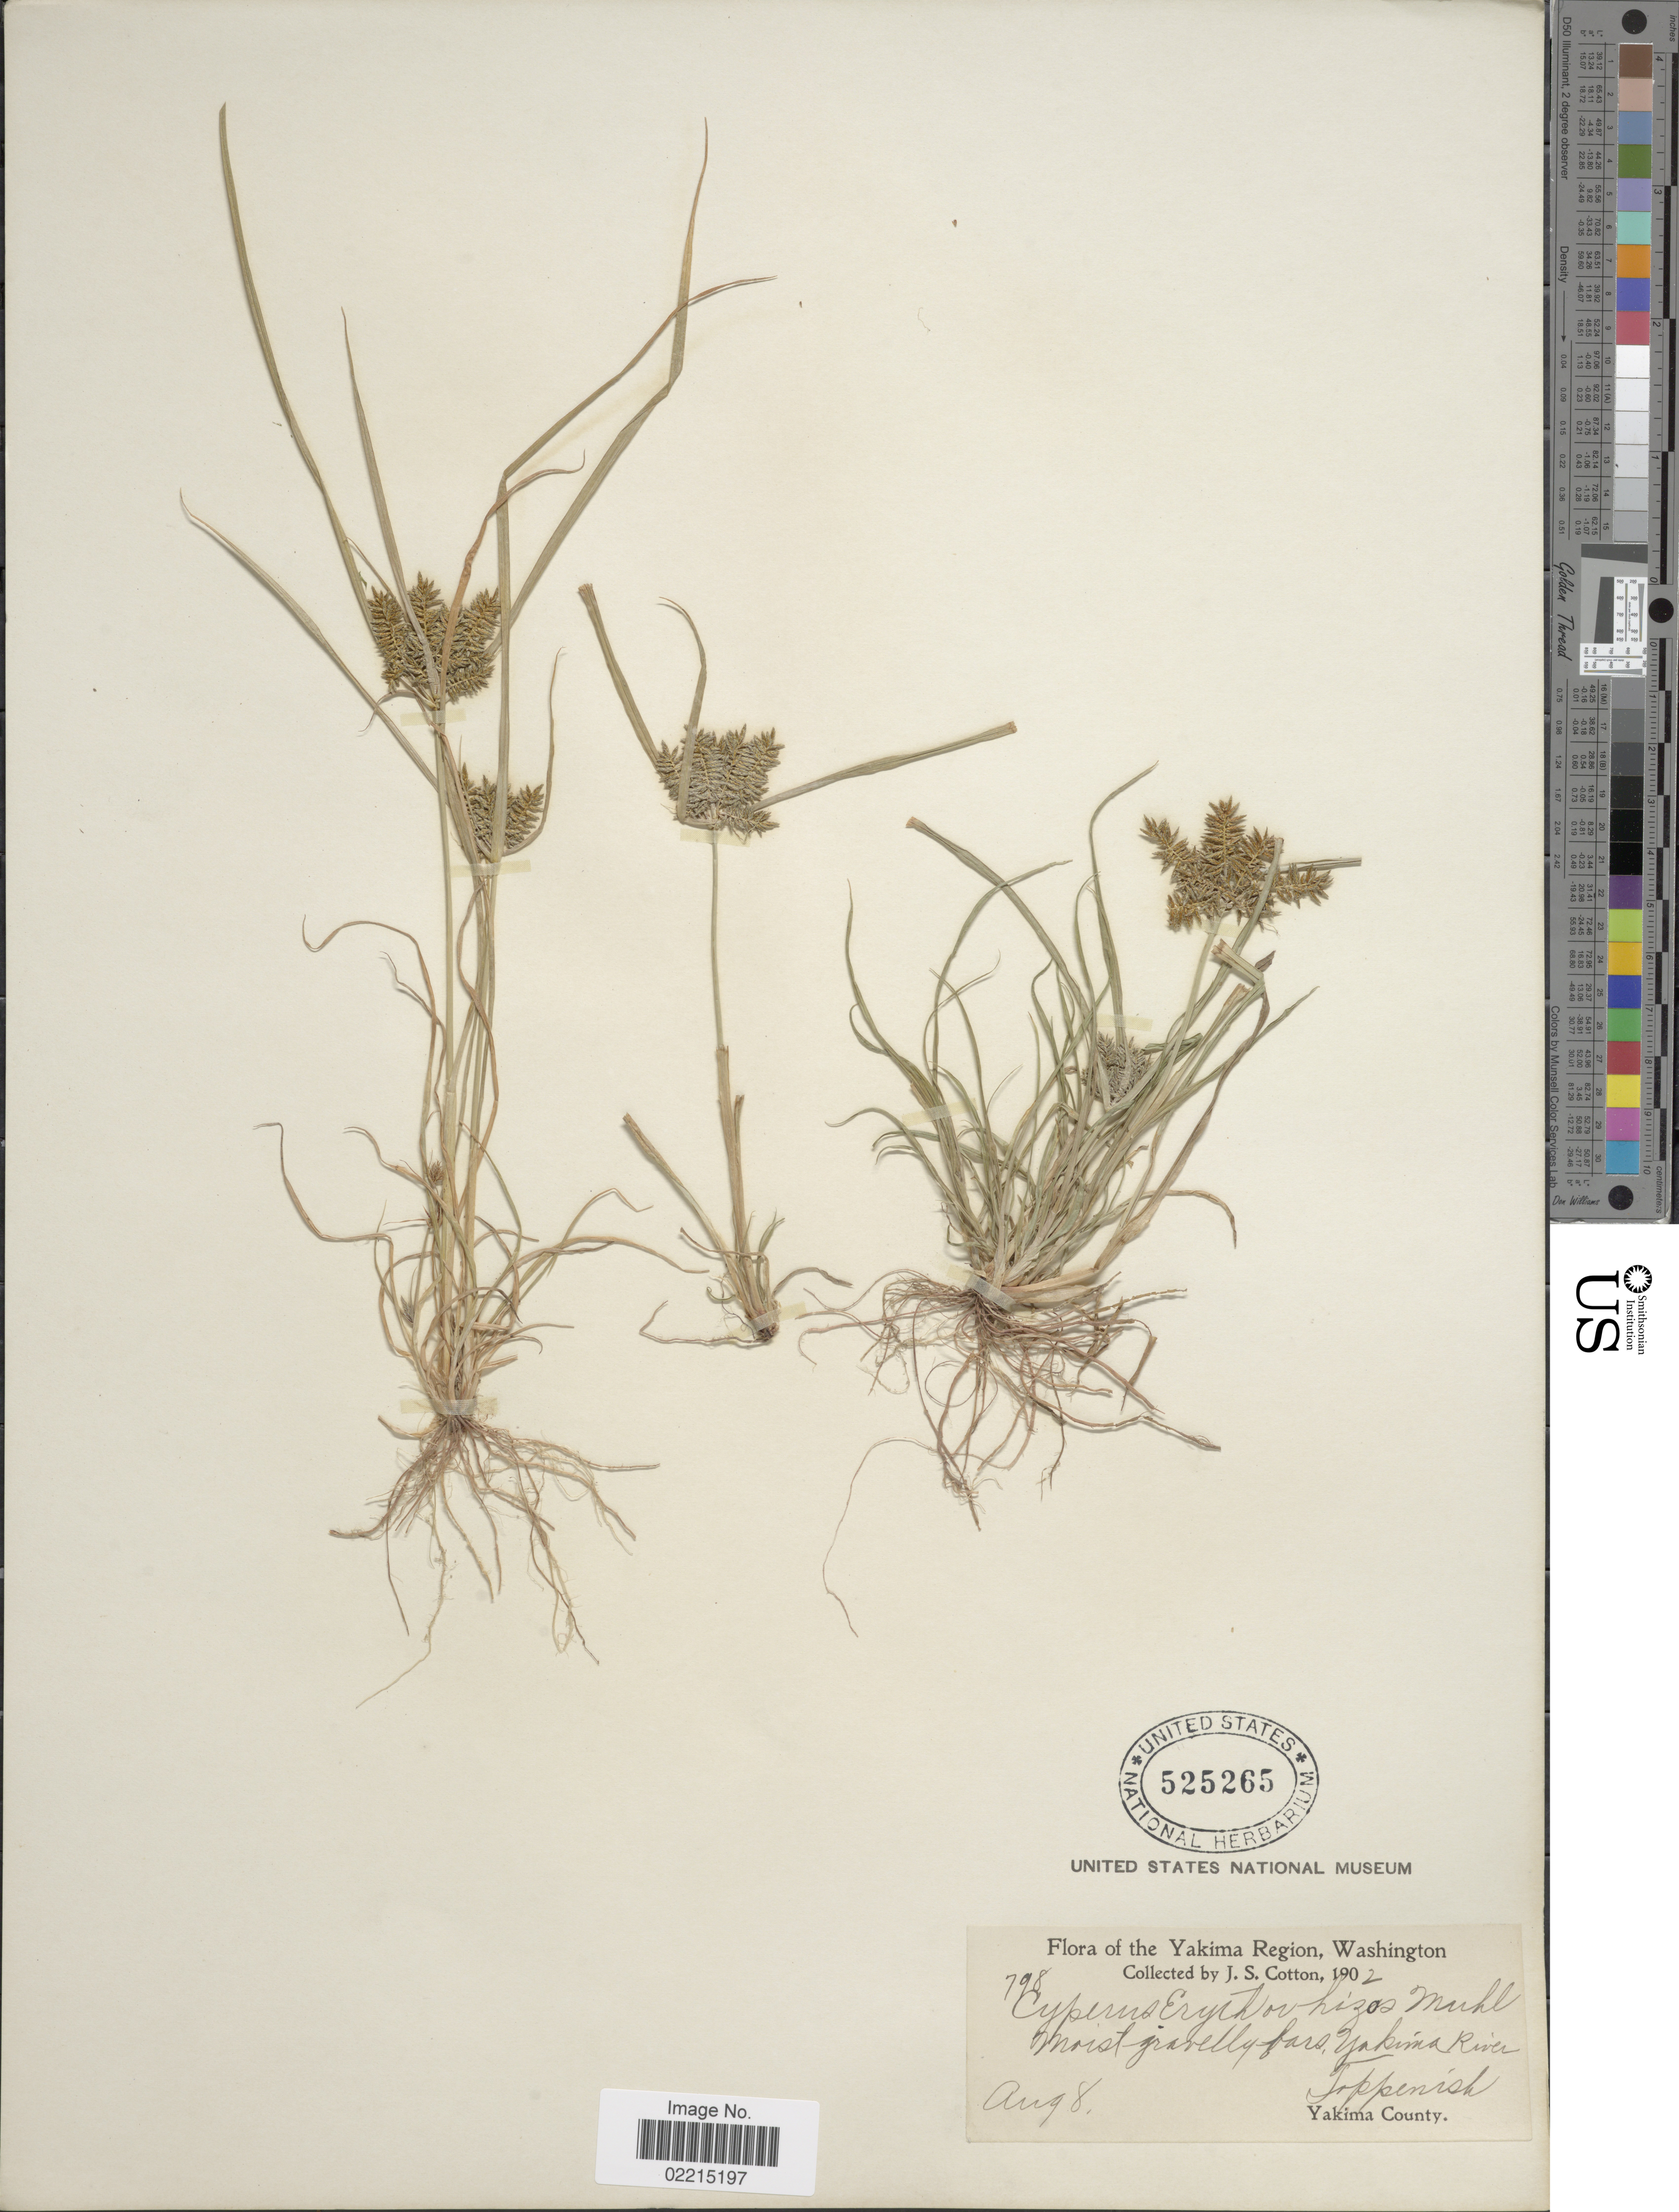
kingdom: Plantae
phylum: Tracheophyta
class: Liliopsida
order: Poales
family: Cyperaceae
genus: Cyperus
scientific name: Cyperus erythrorhizos Muhl.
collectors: J. S. Cotton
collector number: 798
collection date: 1902-08-08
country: United States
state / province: Washington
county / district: Yakima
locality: Yakima Region. Yakima River. Toppenish. Yakima County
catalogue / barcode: US 525265